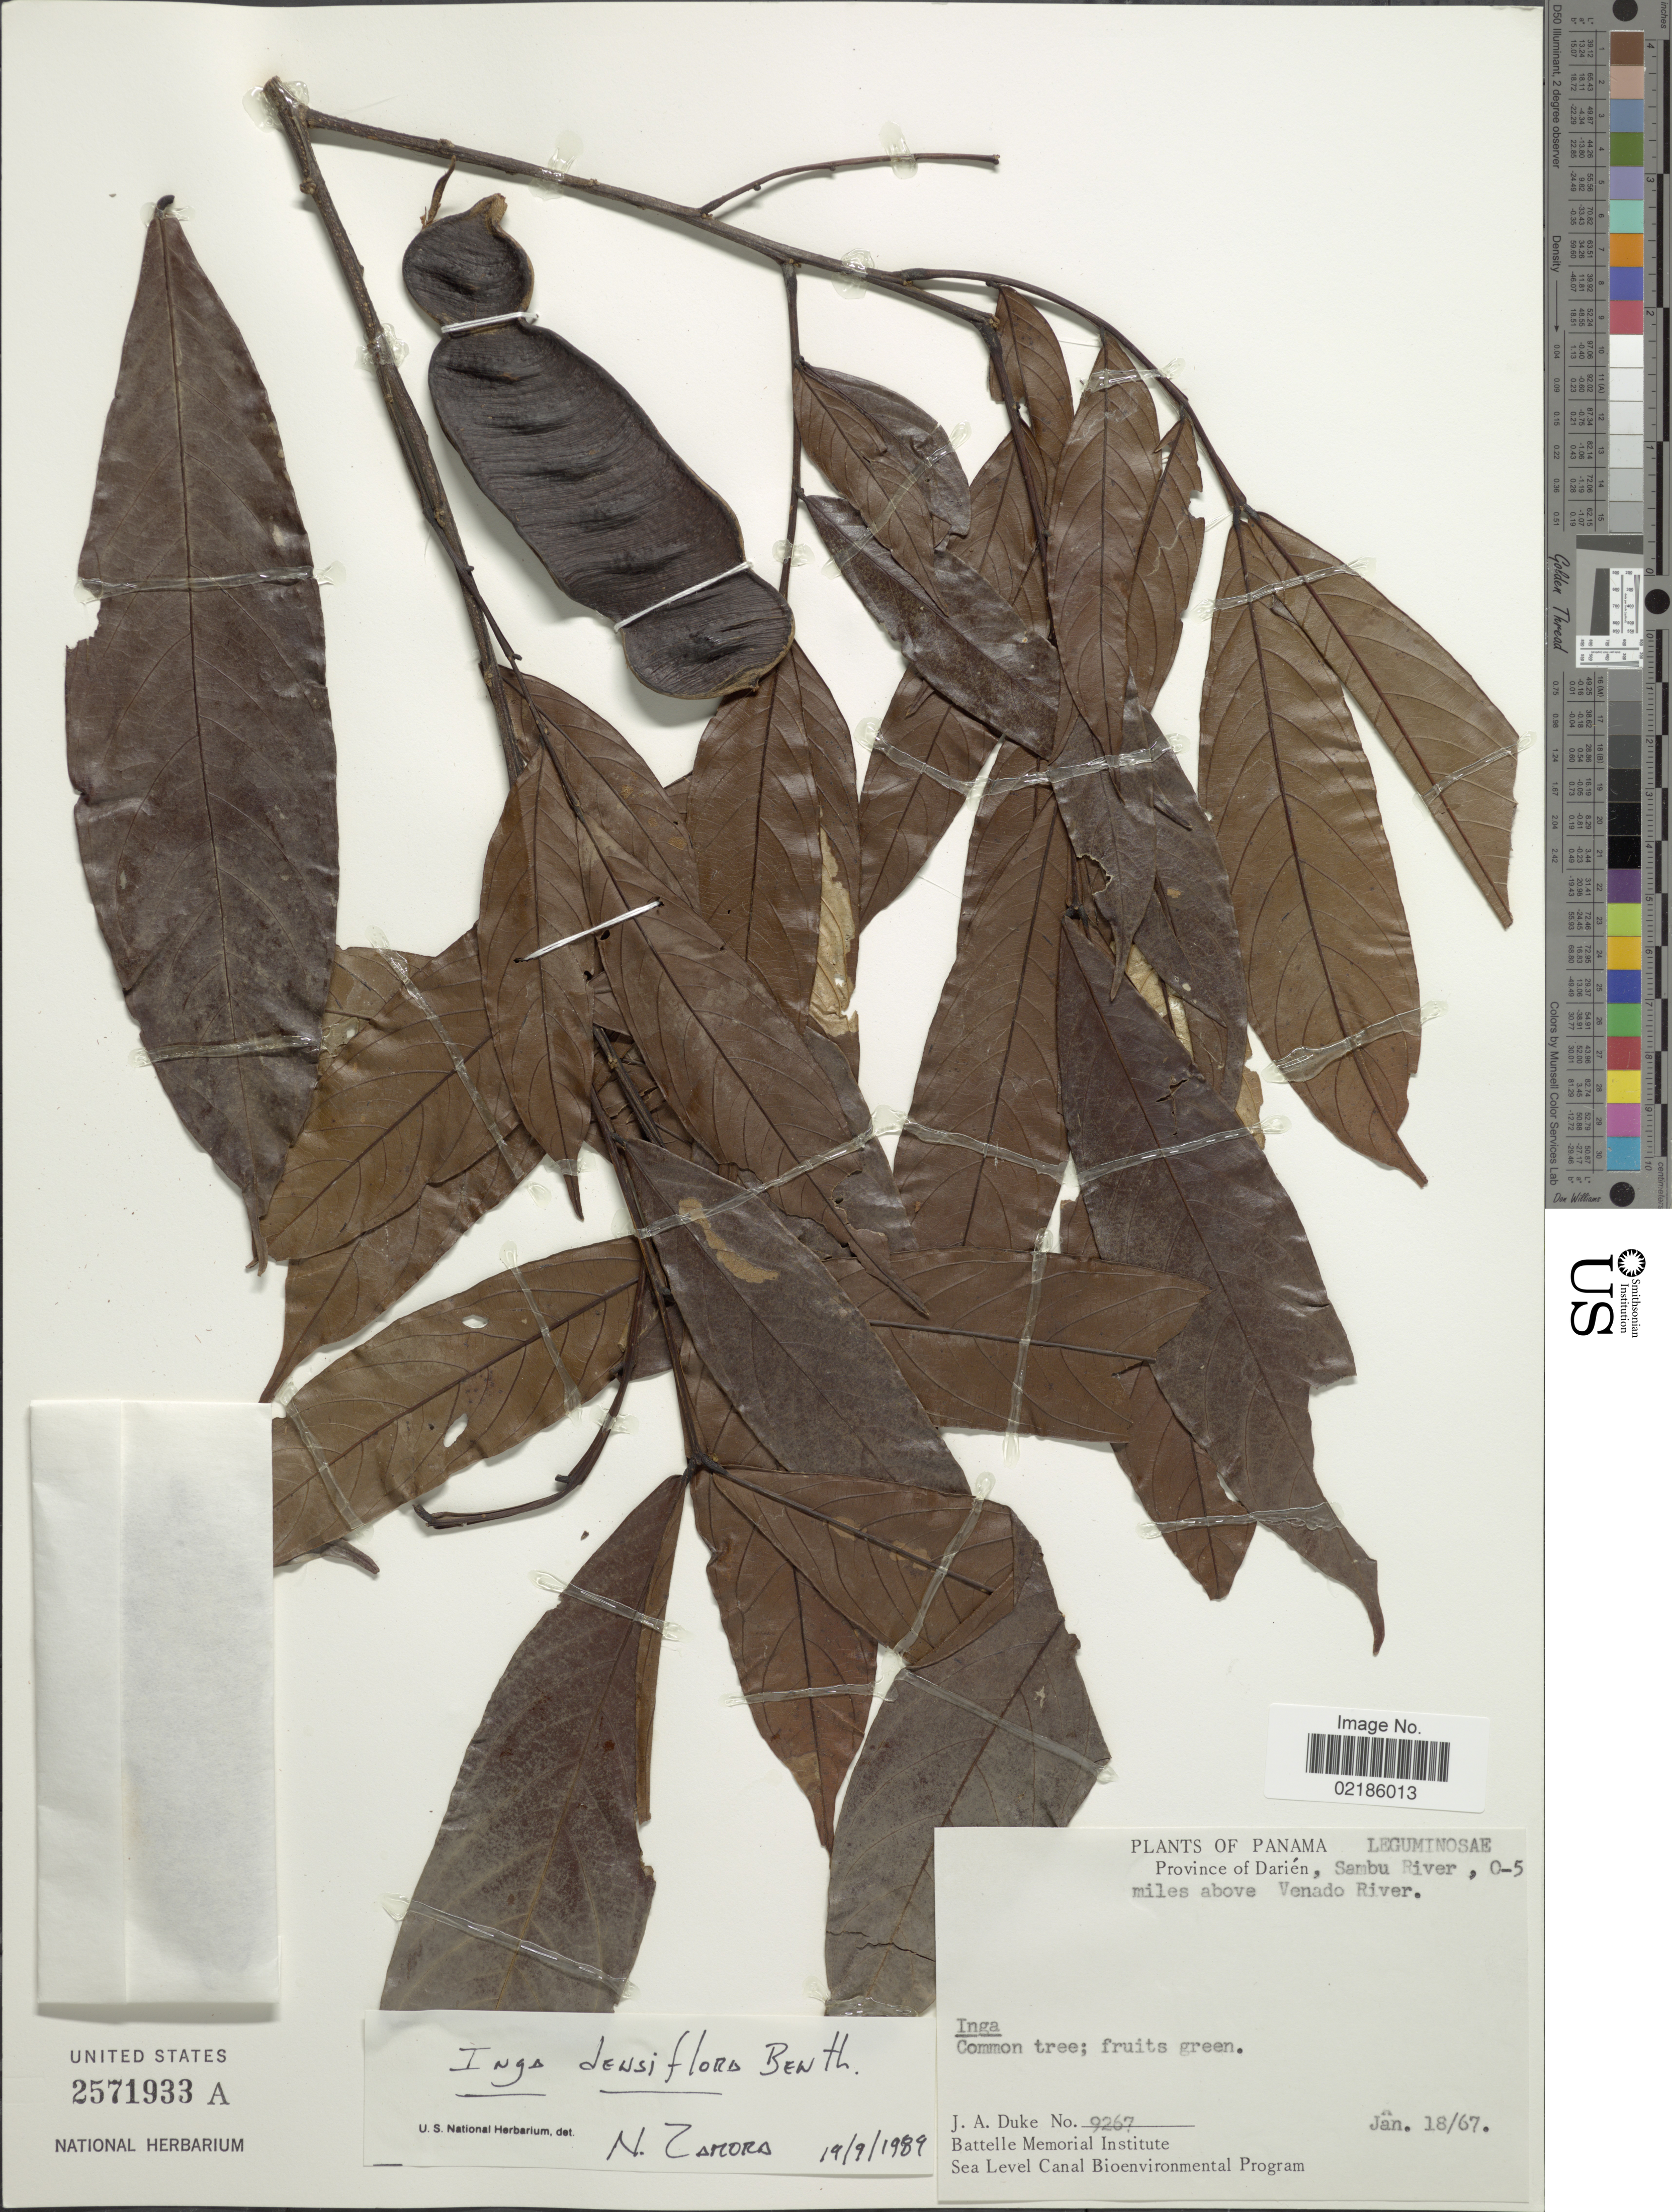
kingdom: Plantae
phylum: Tracheophyta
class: Magnoliopsida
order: Fabales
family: Fabaceae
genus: Inga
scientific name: Inga densiflora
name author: Benth.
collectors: J. A. Duke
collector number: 9267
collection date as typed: Transcribed d/m/y: 18/1/67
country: Panama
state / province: Darién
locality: Sambu River, 0-5 miles above Venado River.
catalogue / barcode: US 2571933A